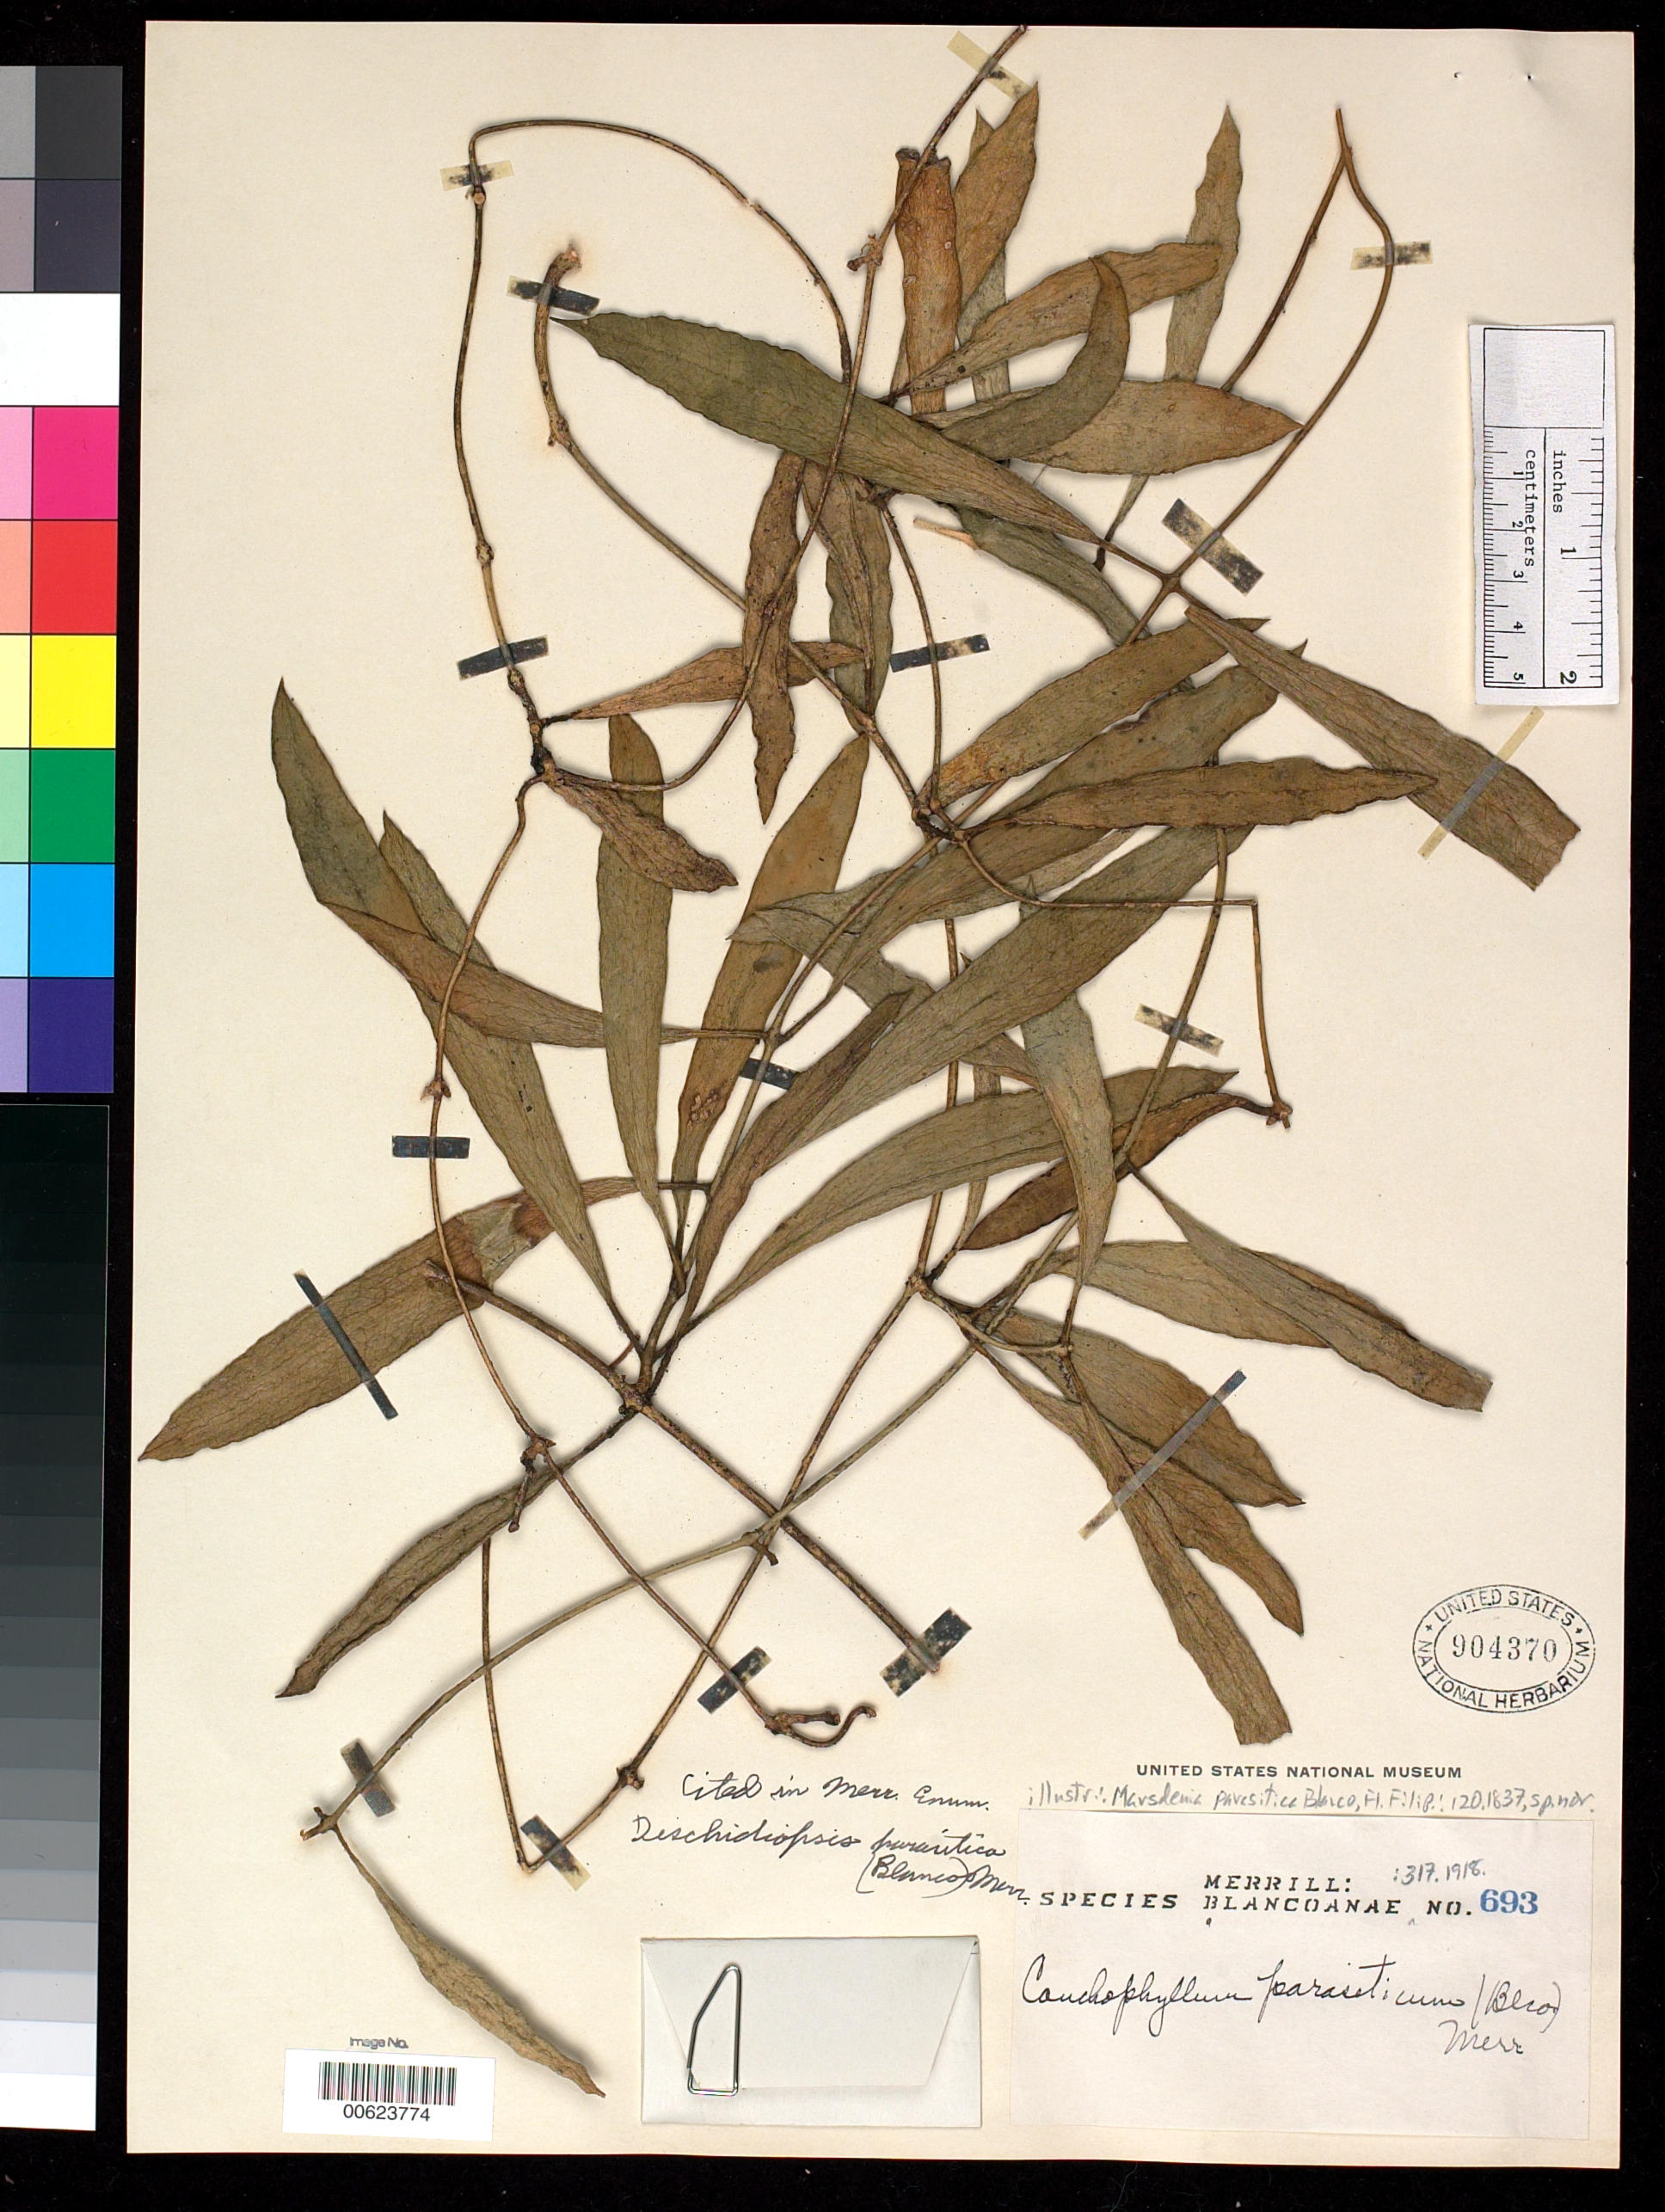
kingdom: Plantae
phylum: Tracheophyta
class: Magnoliopsida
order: Gentianales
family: Apocynaceae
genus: Marsdenia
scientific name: Marsdenia parasitica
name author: Blanco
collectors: E. D. Merrill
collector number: Sp. Blancoan. 0693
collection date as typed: Dec 1914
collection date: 1914-12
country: Philippines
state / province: National Capital Region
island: Luzon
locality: Pasay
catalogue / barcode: US 904370